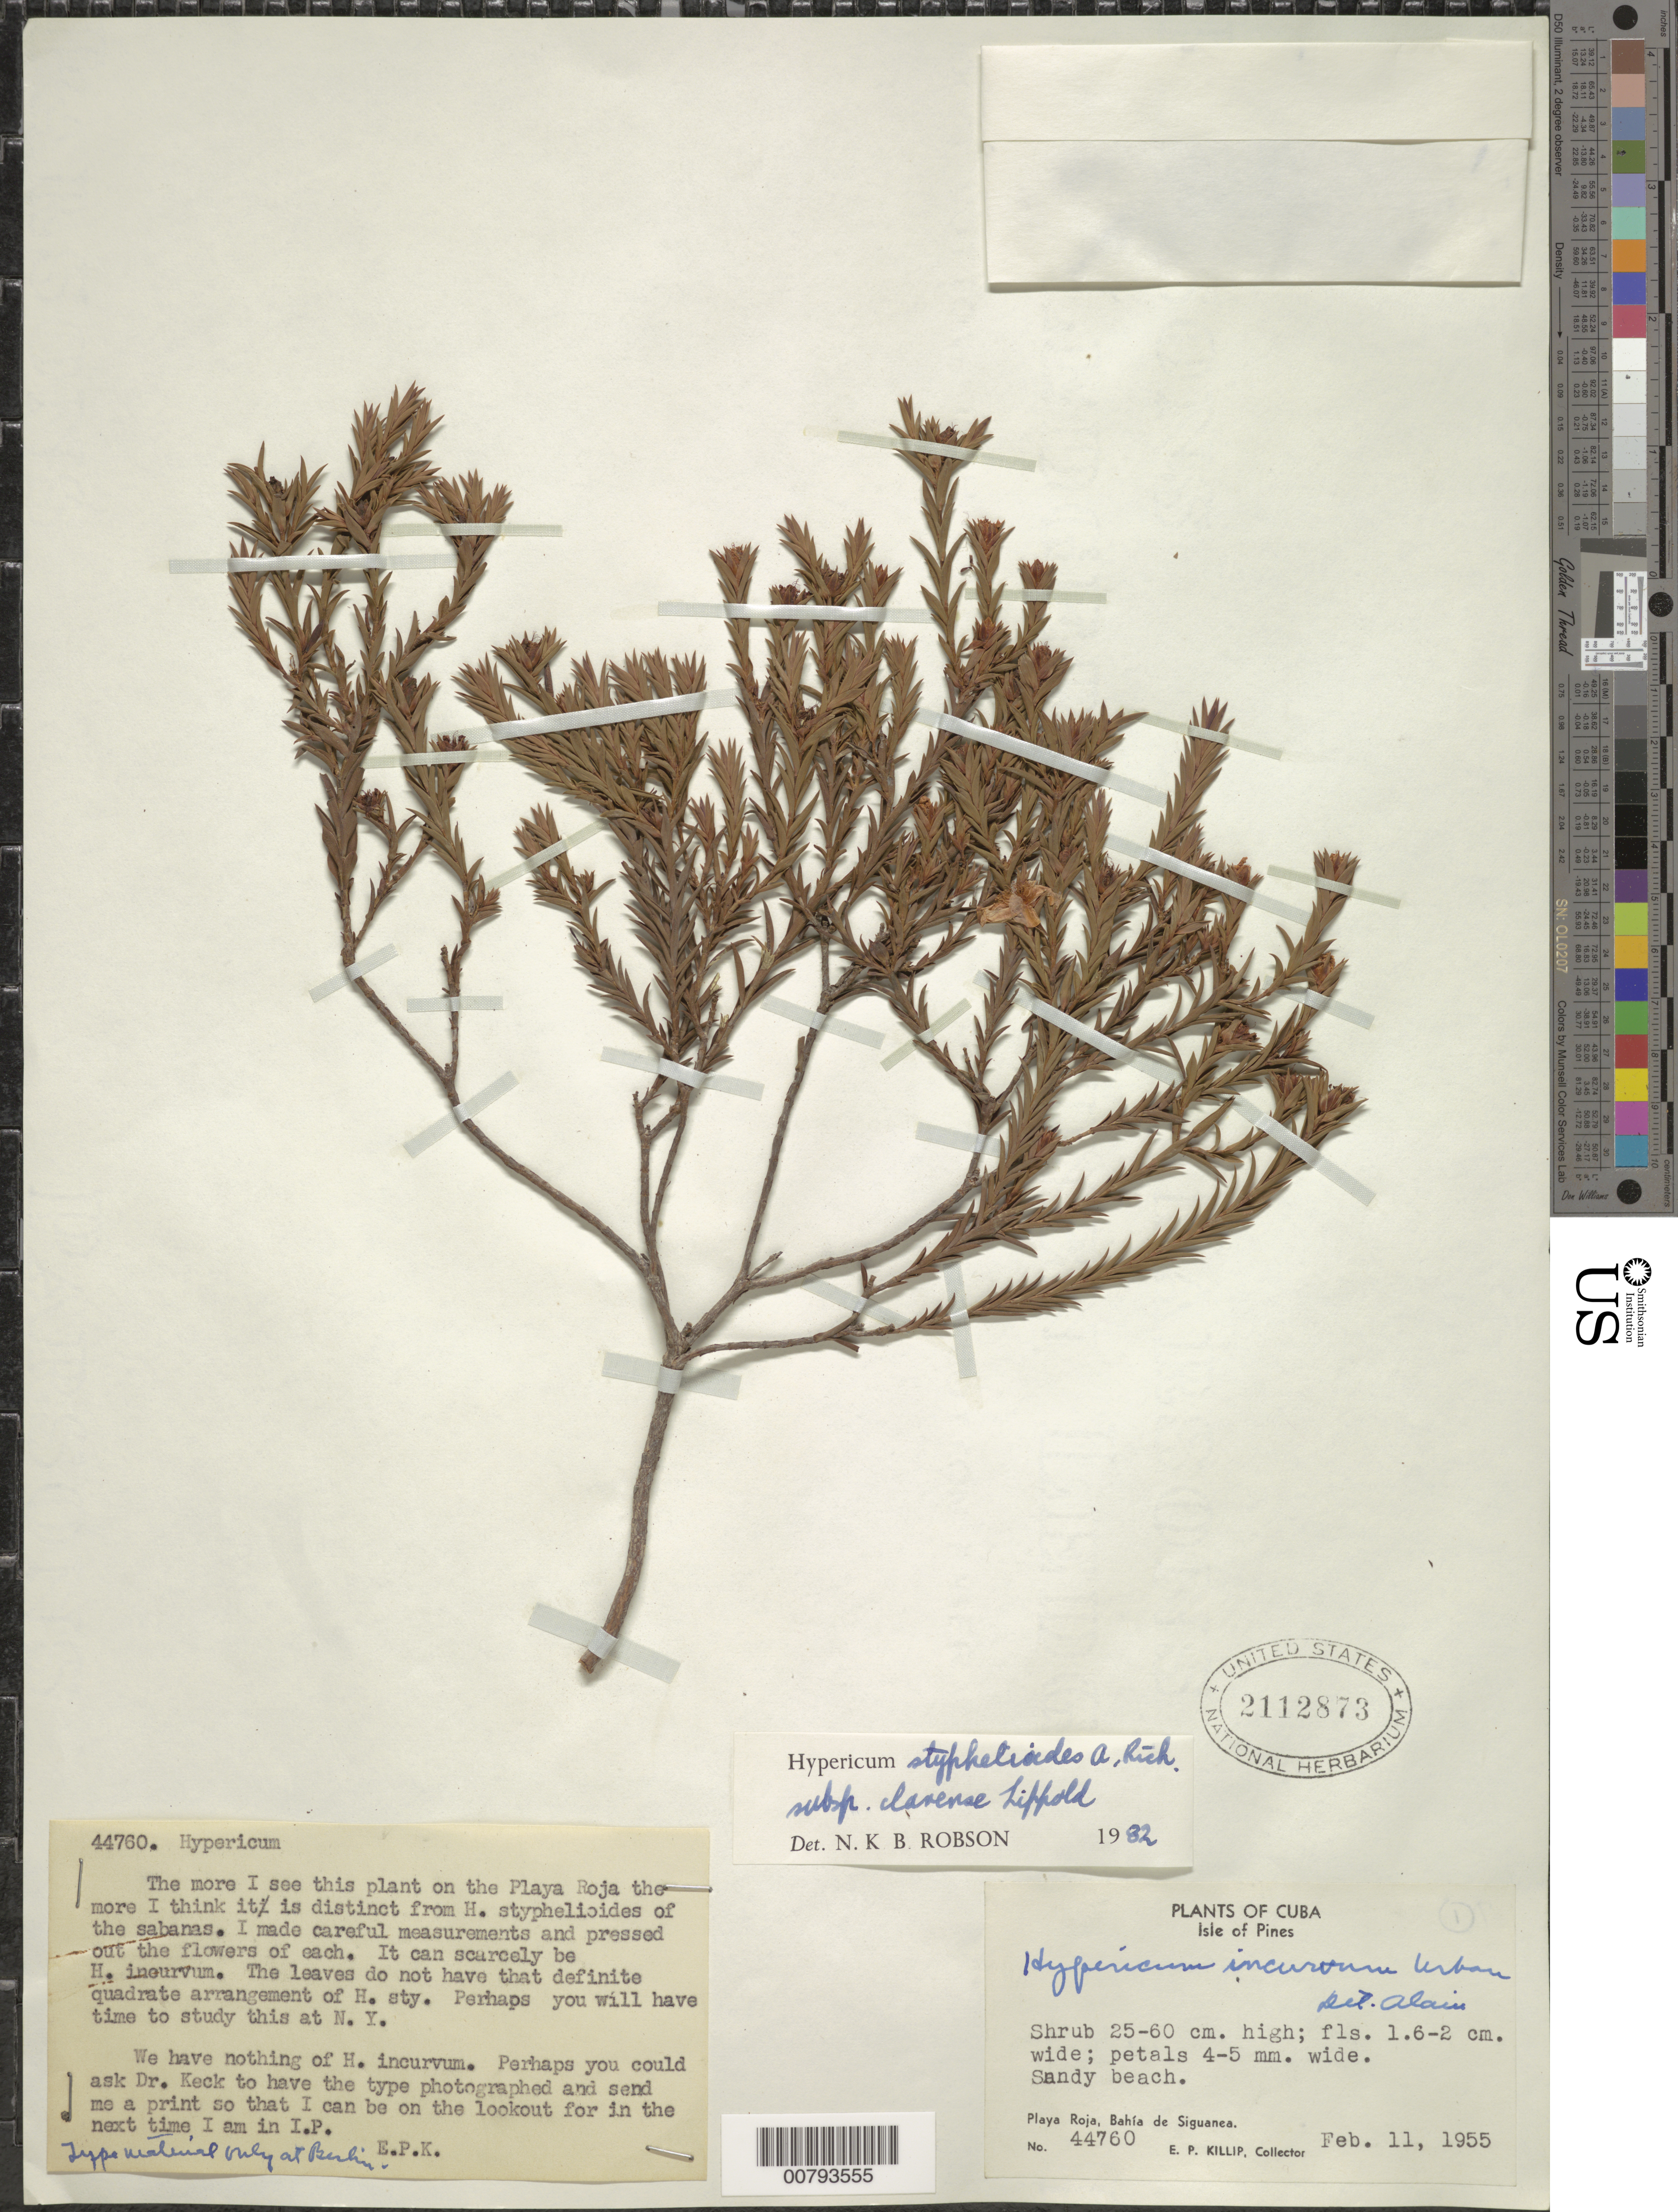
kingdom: Plantae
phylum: Tracheophyta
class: Magnoliopsida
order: Malpighiales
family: Hypericaceae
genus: Hypericum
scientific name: Hypericum styphelioides subsp. clarense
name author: Lippold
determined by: Robson, Norman K. B.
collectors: E. P. Killip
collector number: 44760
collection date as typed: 11 Feb 1955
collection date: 1955-02-11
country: Cuba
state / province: Isla de La Juventud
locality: Playa Roja, Bahia de Siguanea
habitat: Sandy beach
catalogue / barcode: US 2112873